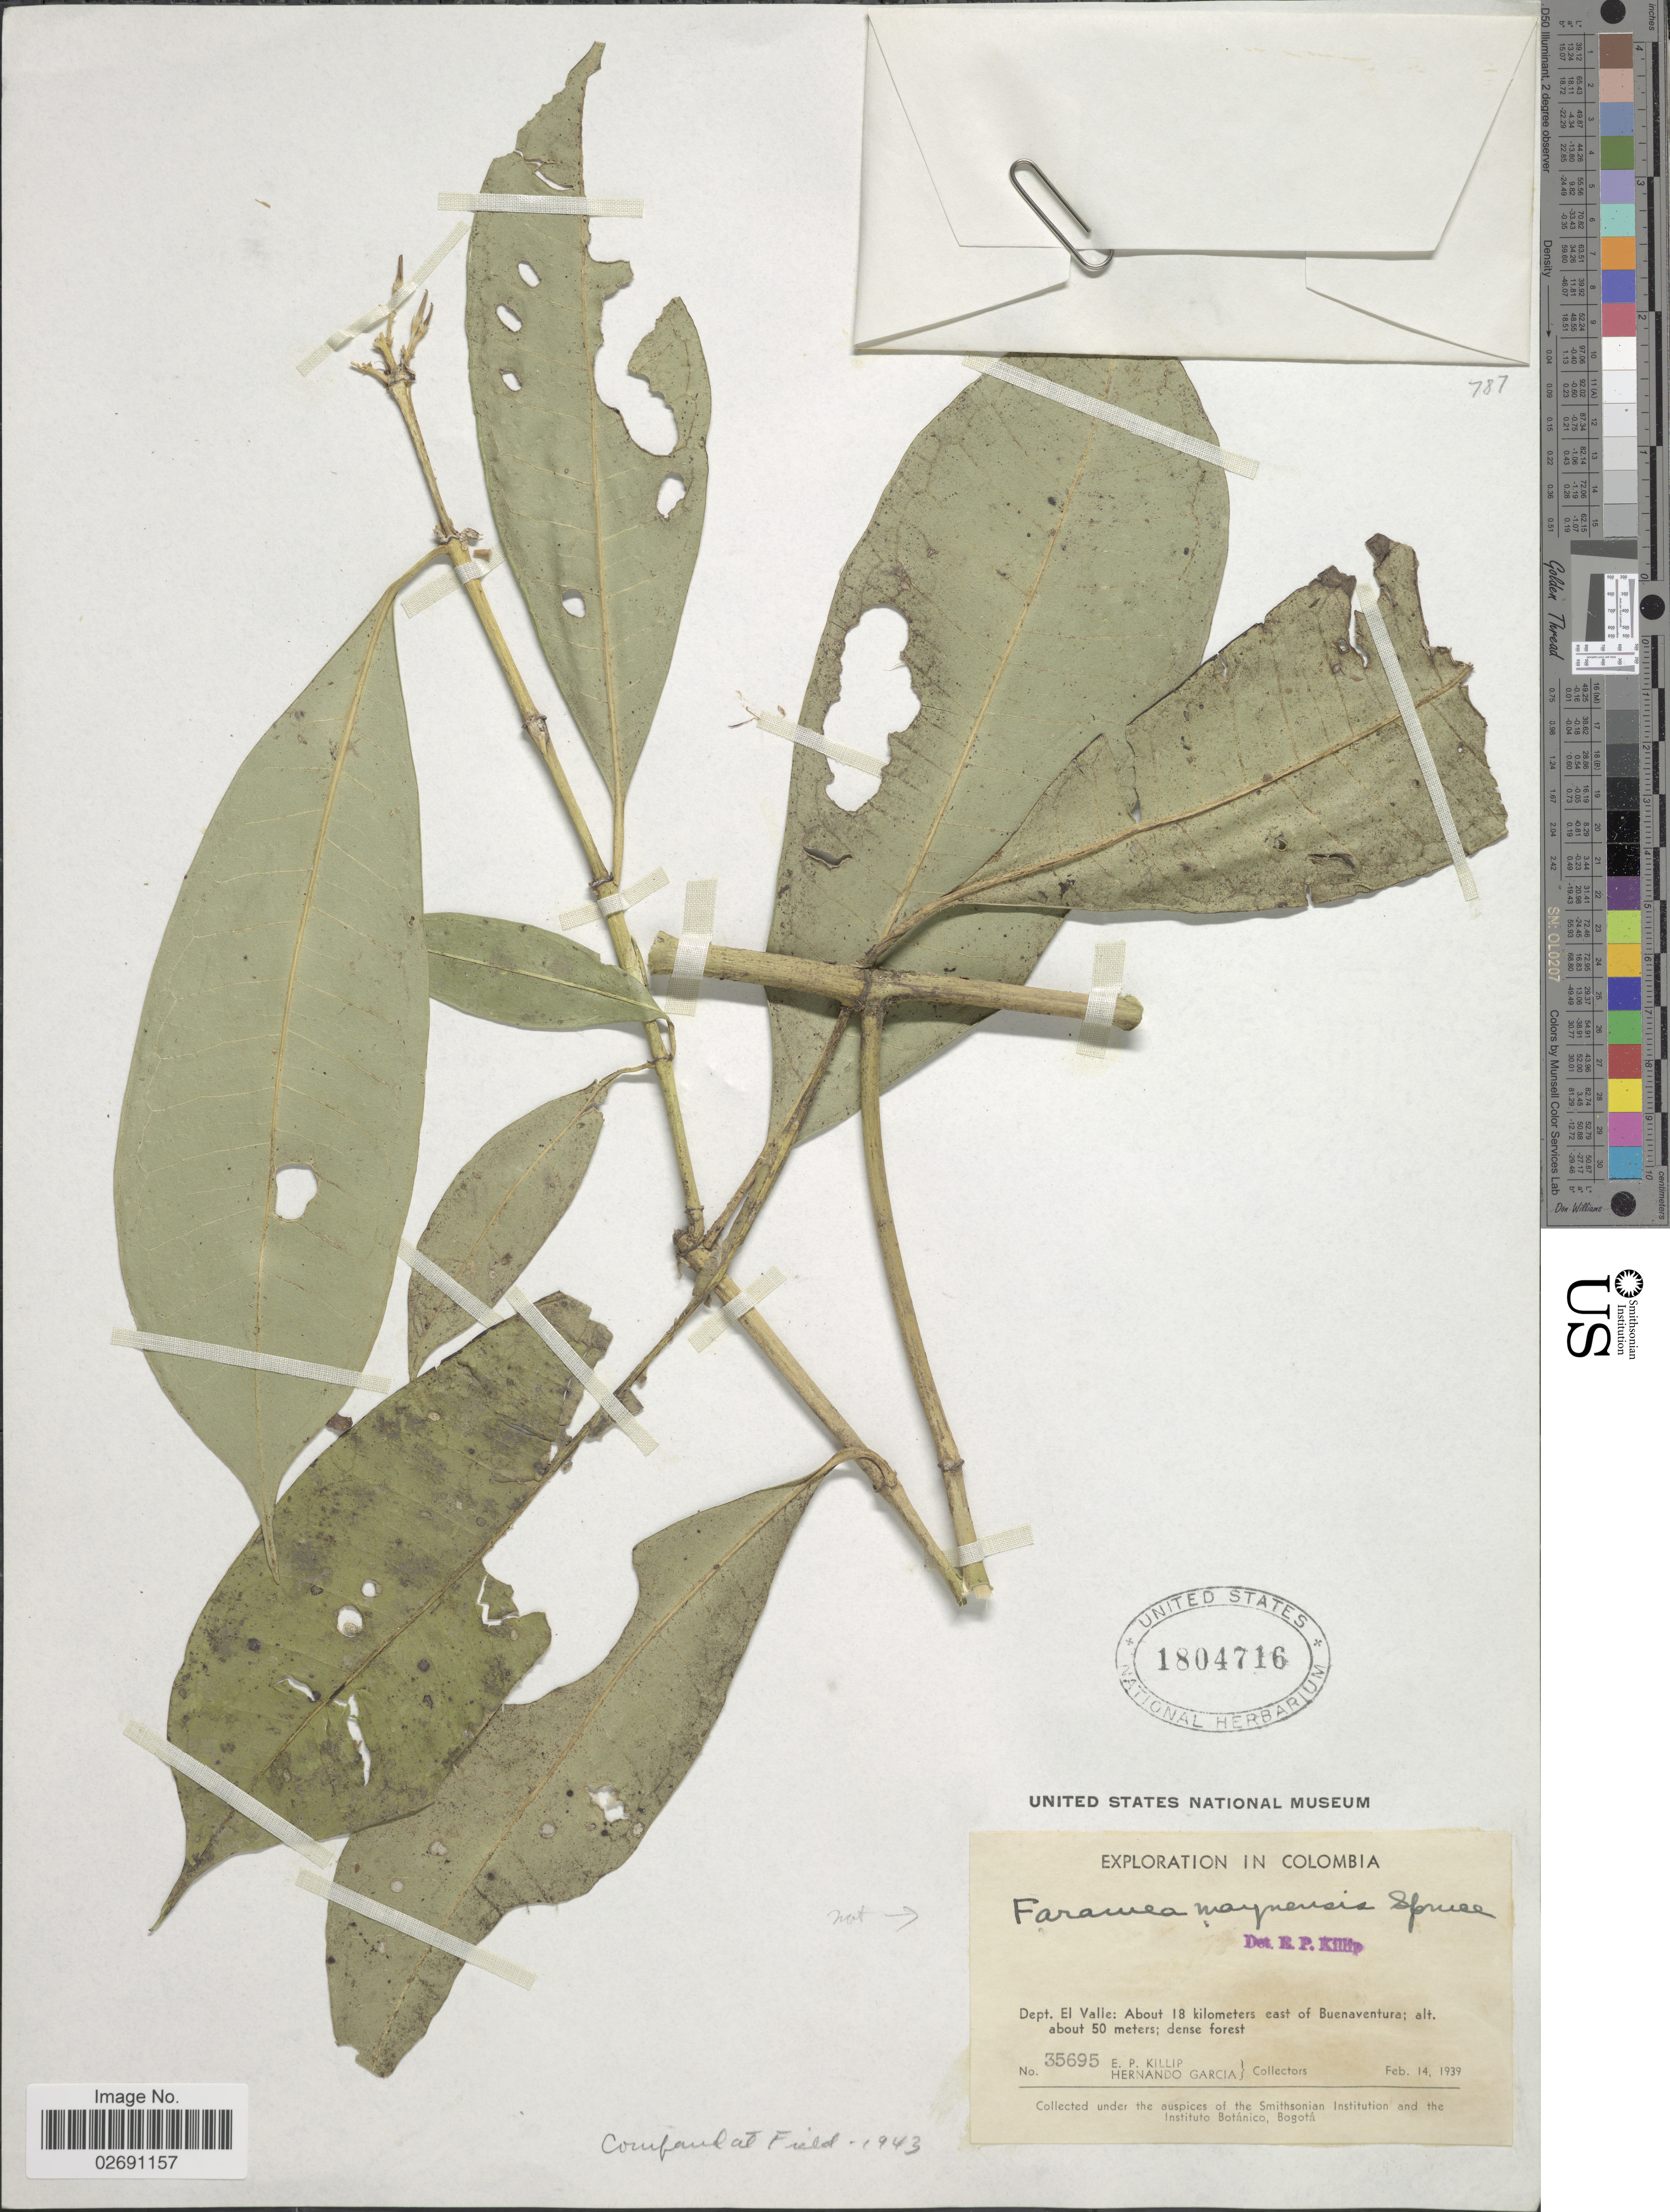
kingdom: Plantae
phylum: Tracheophyta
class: Magnoliopsida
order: Gentianales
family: Rubiaceae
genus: Faramea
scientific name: Faramea sp.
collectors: E. P. Killip & H. Garcia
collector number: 35695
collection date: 1939-02-14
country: Colombia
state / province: Valle del Cauca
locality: Dept. El Valle: about 18 kilometers east of Buenaventura, dense forest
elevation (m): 50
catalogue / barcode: US 1804716